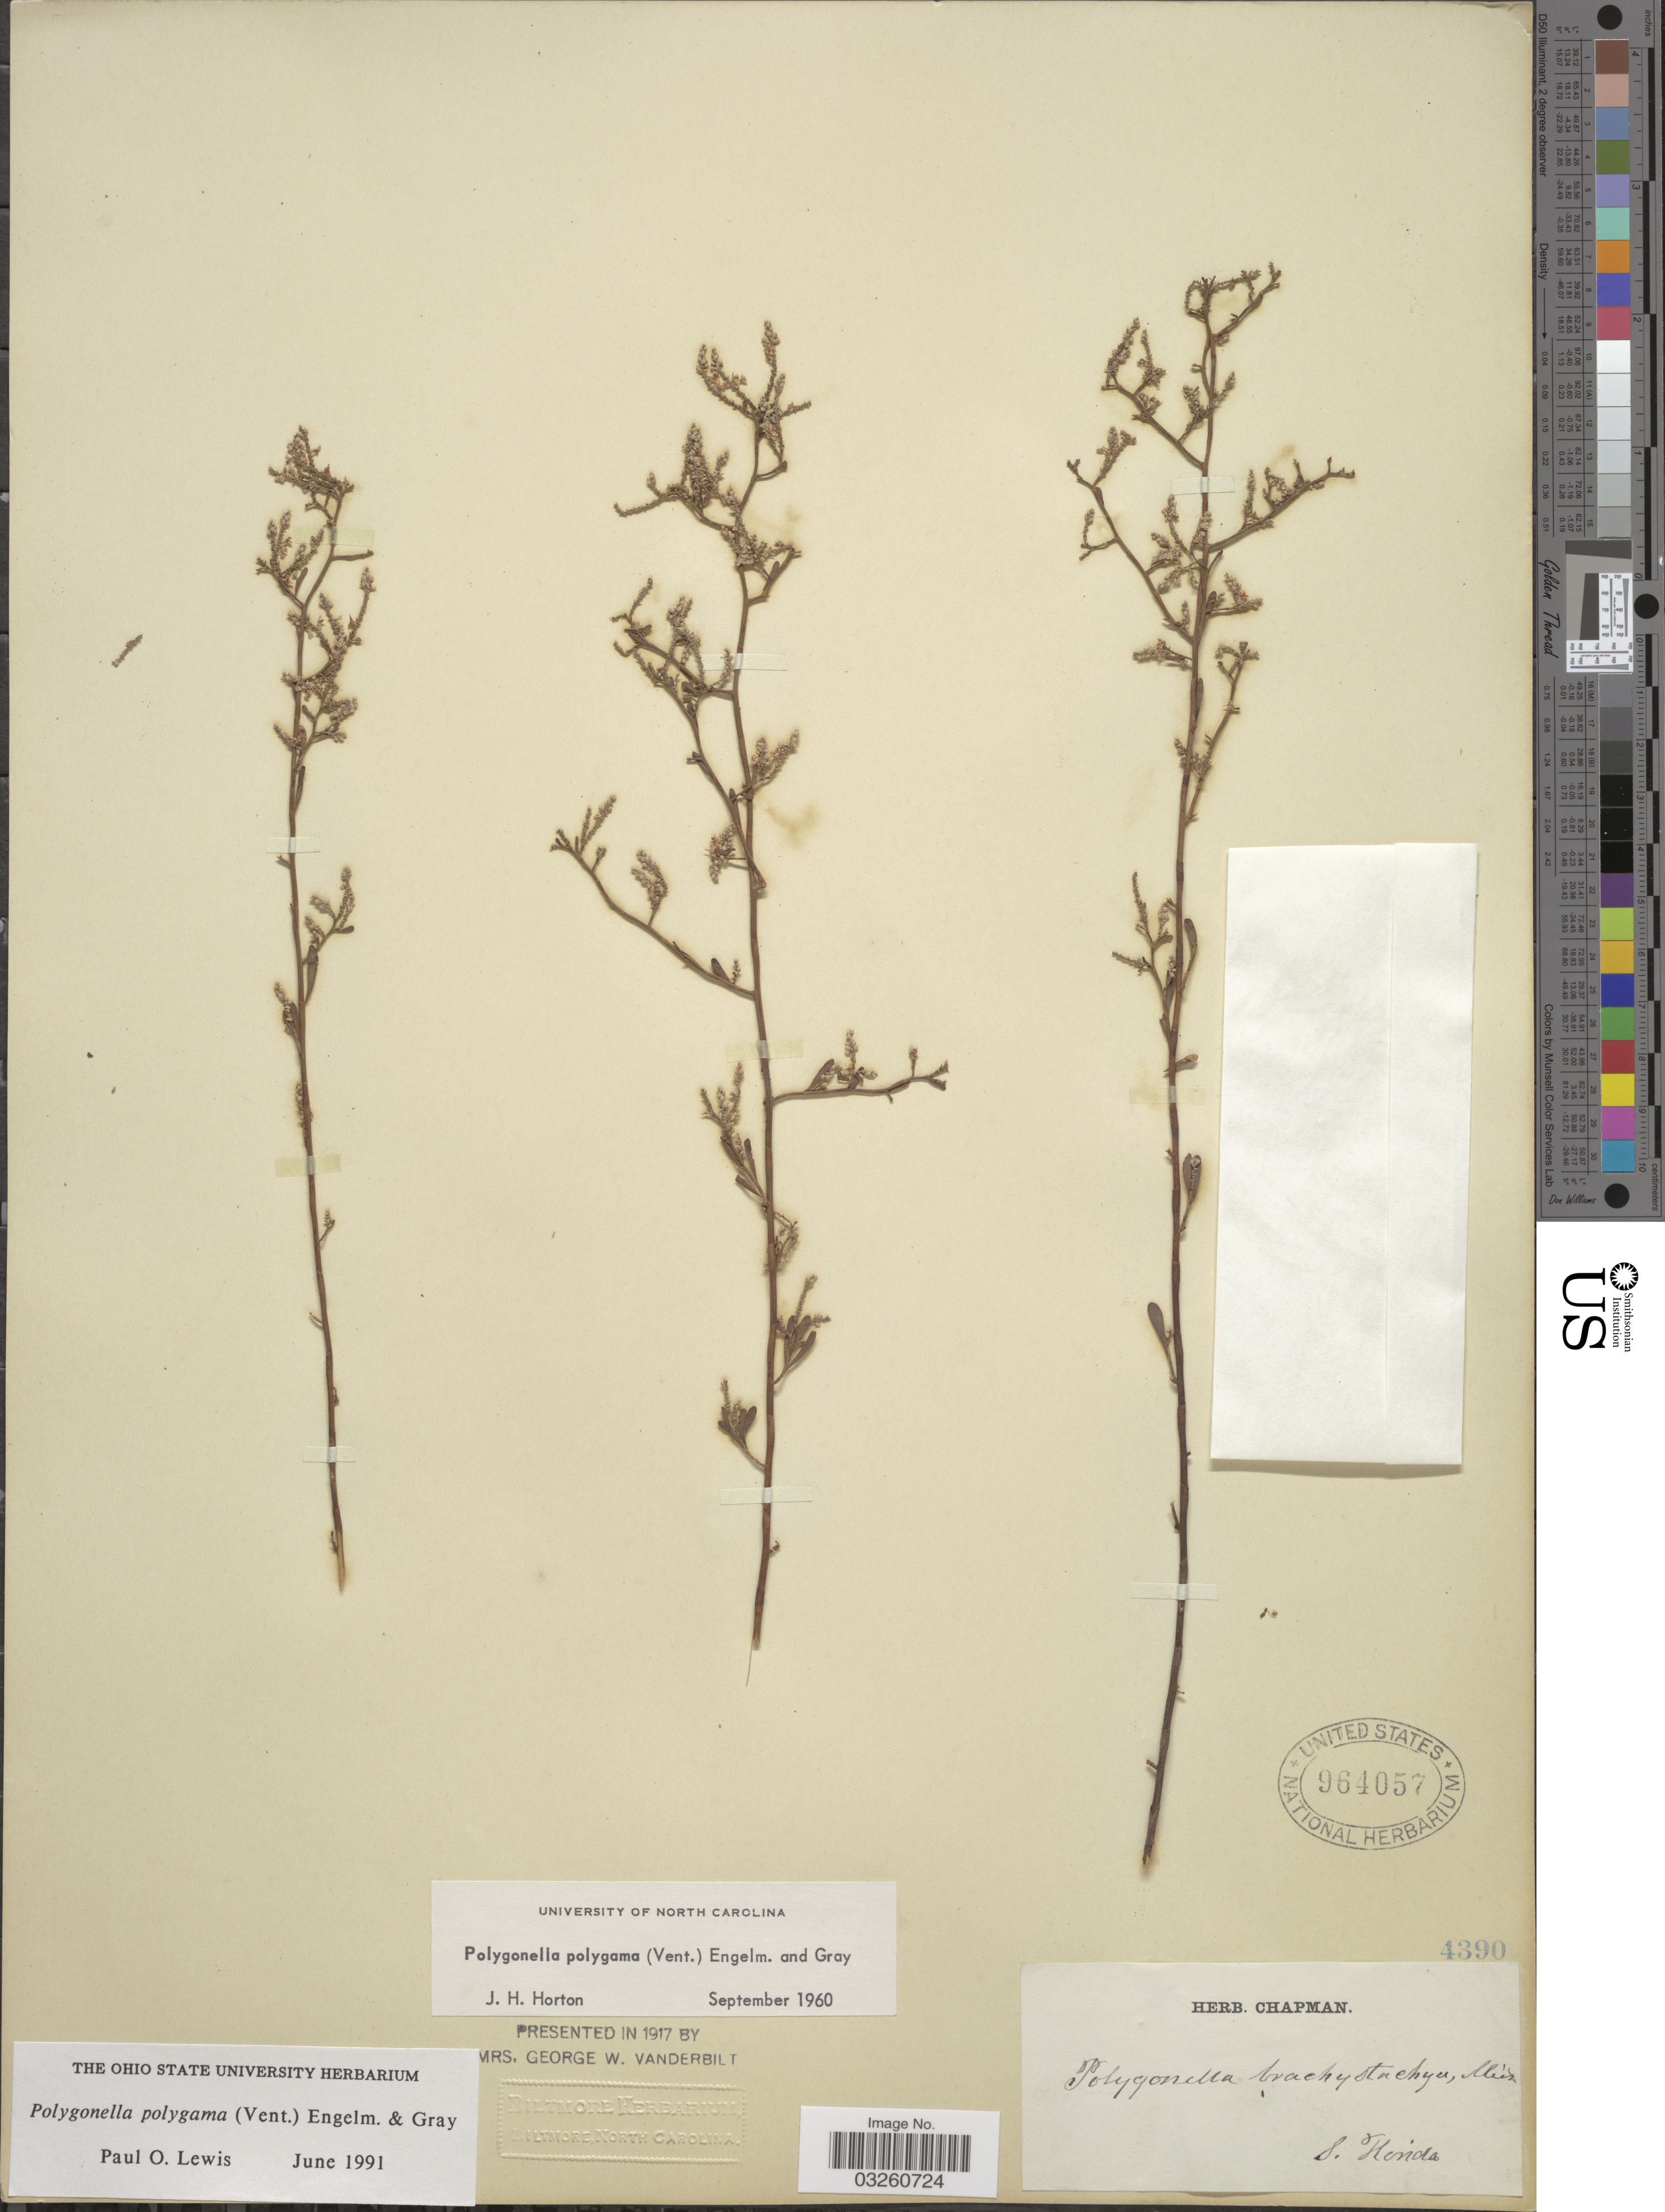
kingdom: Plantae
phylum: Tracheophyta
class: Magnoliopsida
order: Caryophyllales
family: Polygonaceae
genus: Polygonella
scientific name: Polygonella polygama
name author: (Vent.) Engelm. & A. Gray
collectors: ex herb. Chapman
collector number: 4390?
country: United States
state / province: Florida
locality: S. Florida.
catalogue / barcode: US 964057